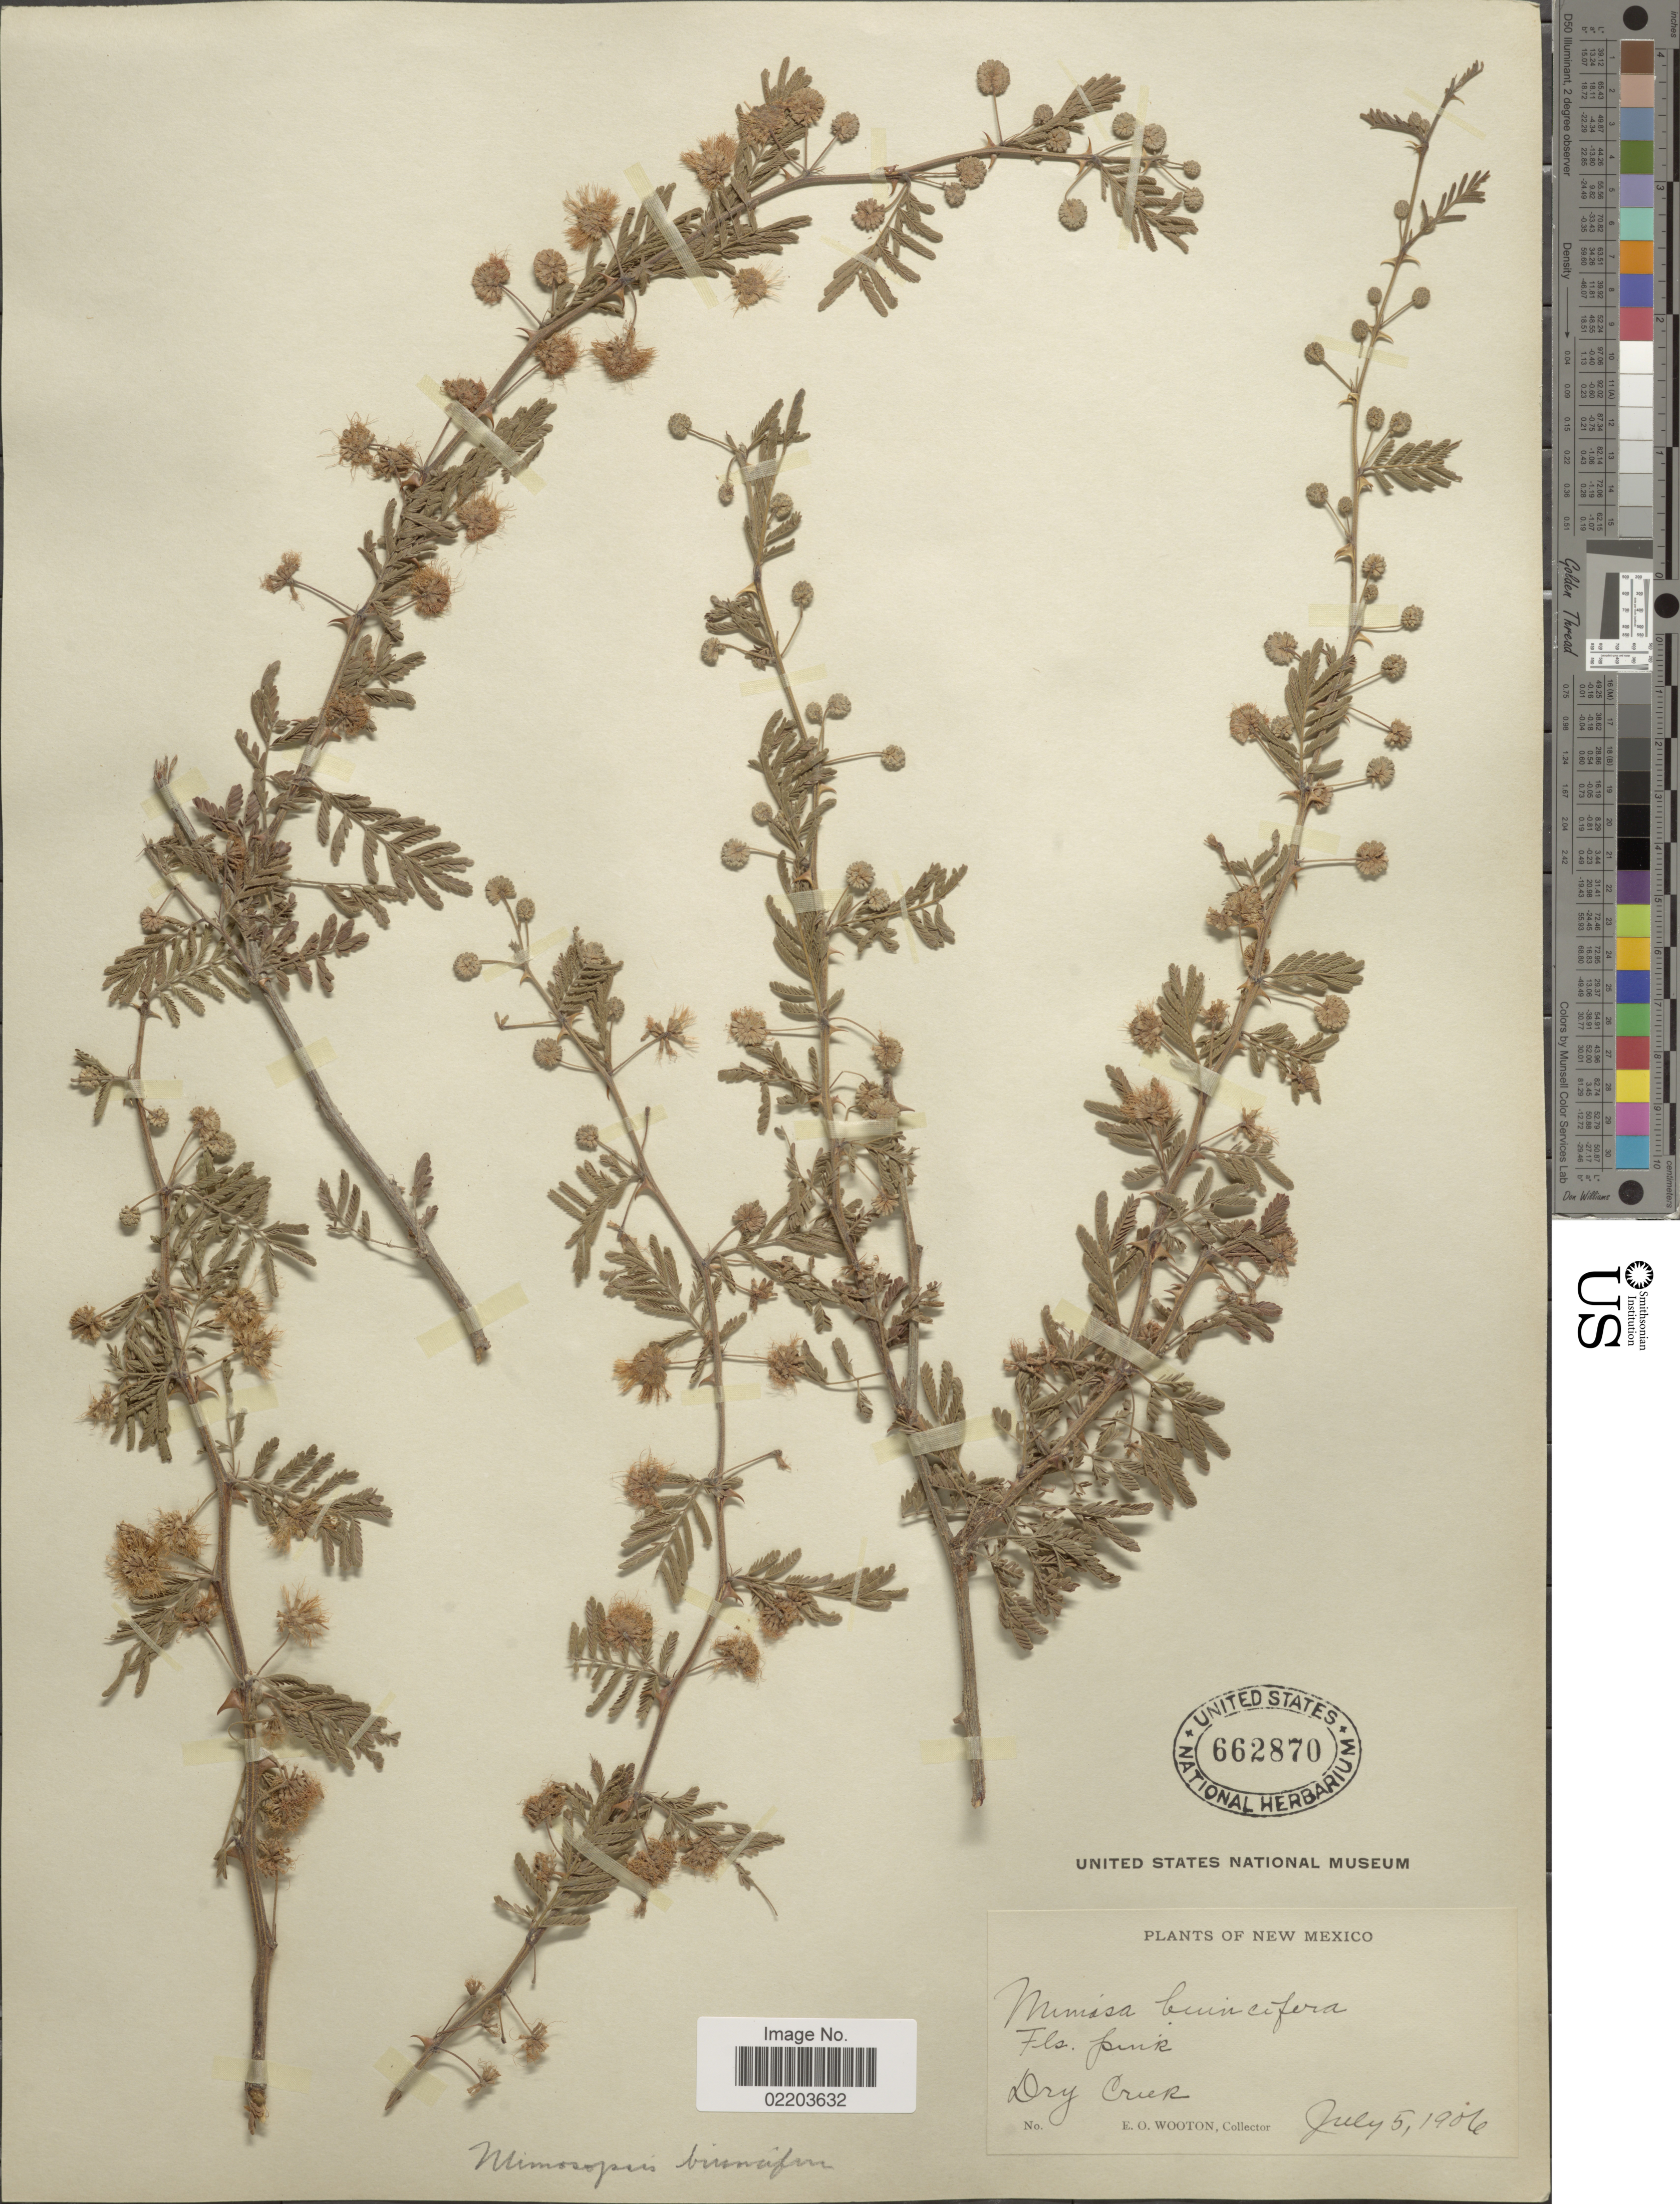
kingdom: Plantae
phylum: Tracheophyta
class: Magnoliopsida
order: Fabales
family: Fabaceae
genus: Mimosa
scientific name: Mimosa biuncifera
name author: Benth.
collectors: E. O. Wooton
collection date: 1906-07-05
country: United States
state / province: New Mexico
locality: Dry creek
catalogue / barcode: US 662870